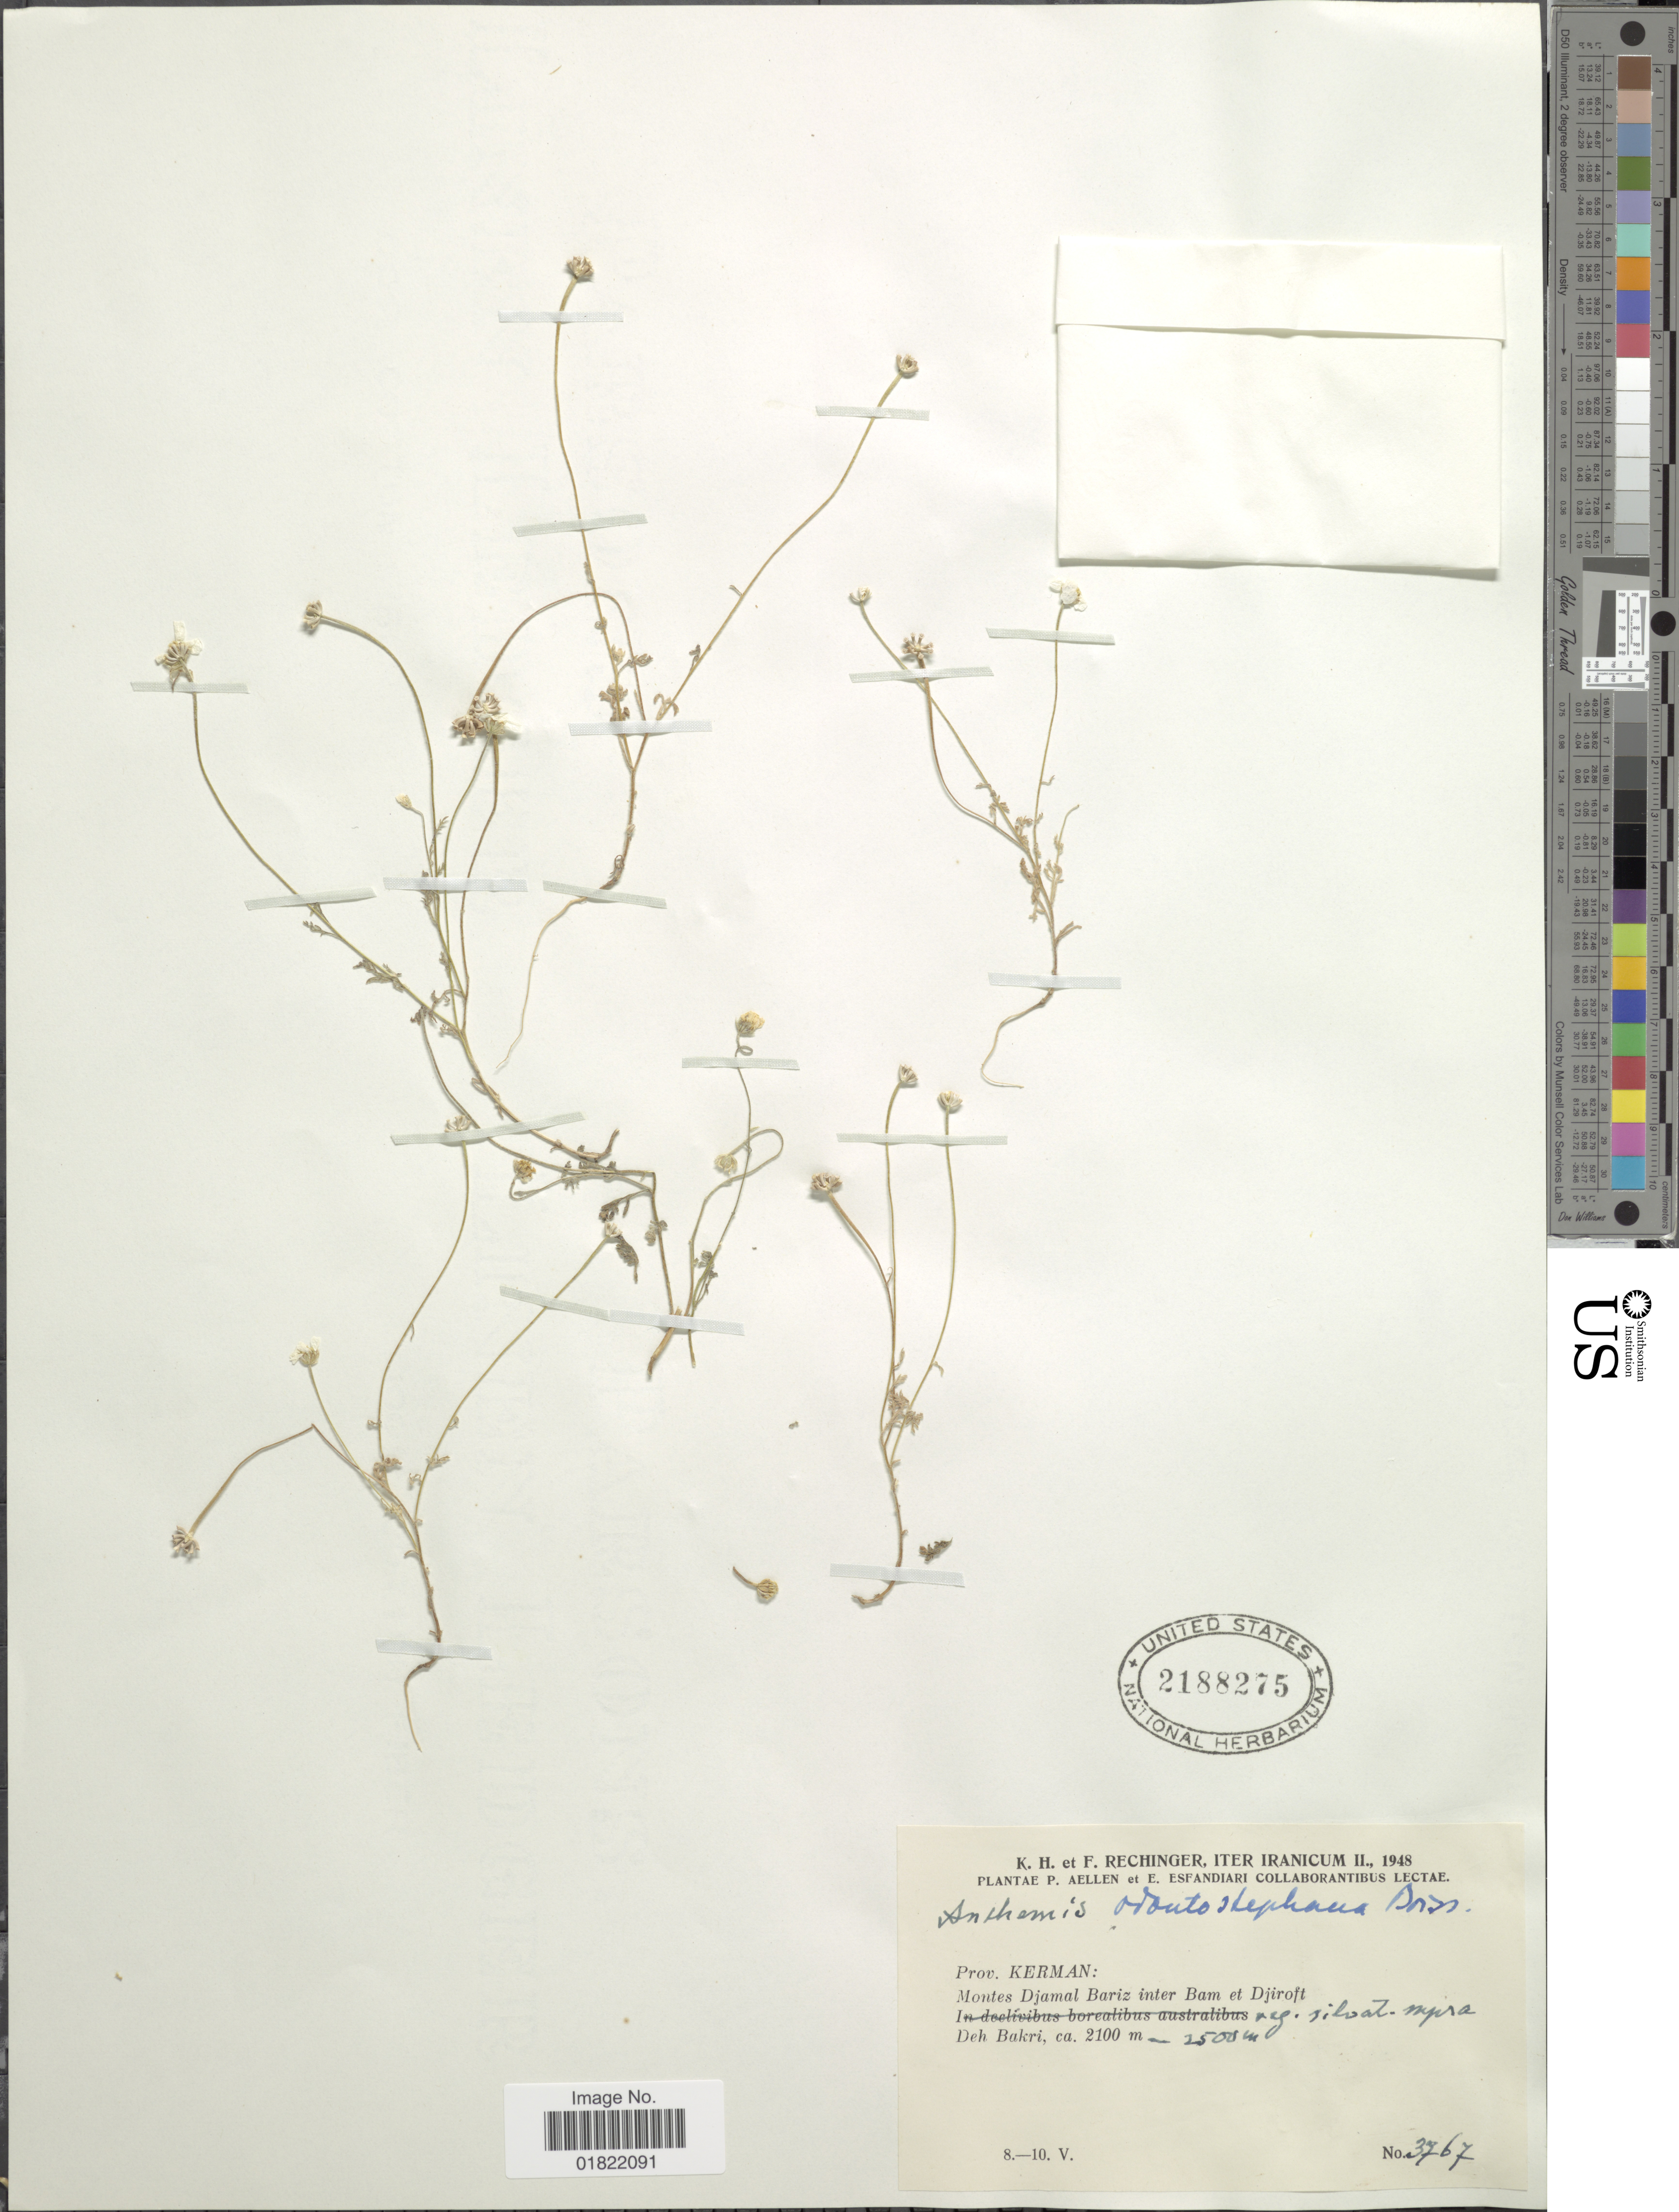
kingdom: Plantae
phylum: Tracheophyta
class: Magnoliopsida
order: Asterales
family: Asteraceae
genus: Anthemis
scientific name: Anthemis odontostephana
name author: Boiss.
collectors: K. H. Rechinger & F. Rechinger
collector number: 3767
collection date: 1948-05-08/1948-05-10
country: Iran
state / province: Kerman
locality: Montes Djamal Bariz inter Bam et Djiroft, Deh Bakri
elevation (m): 2100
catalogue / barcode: US 2188275